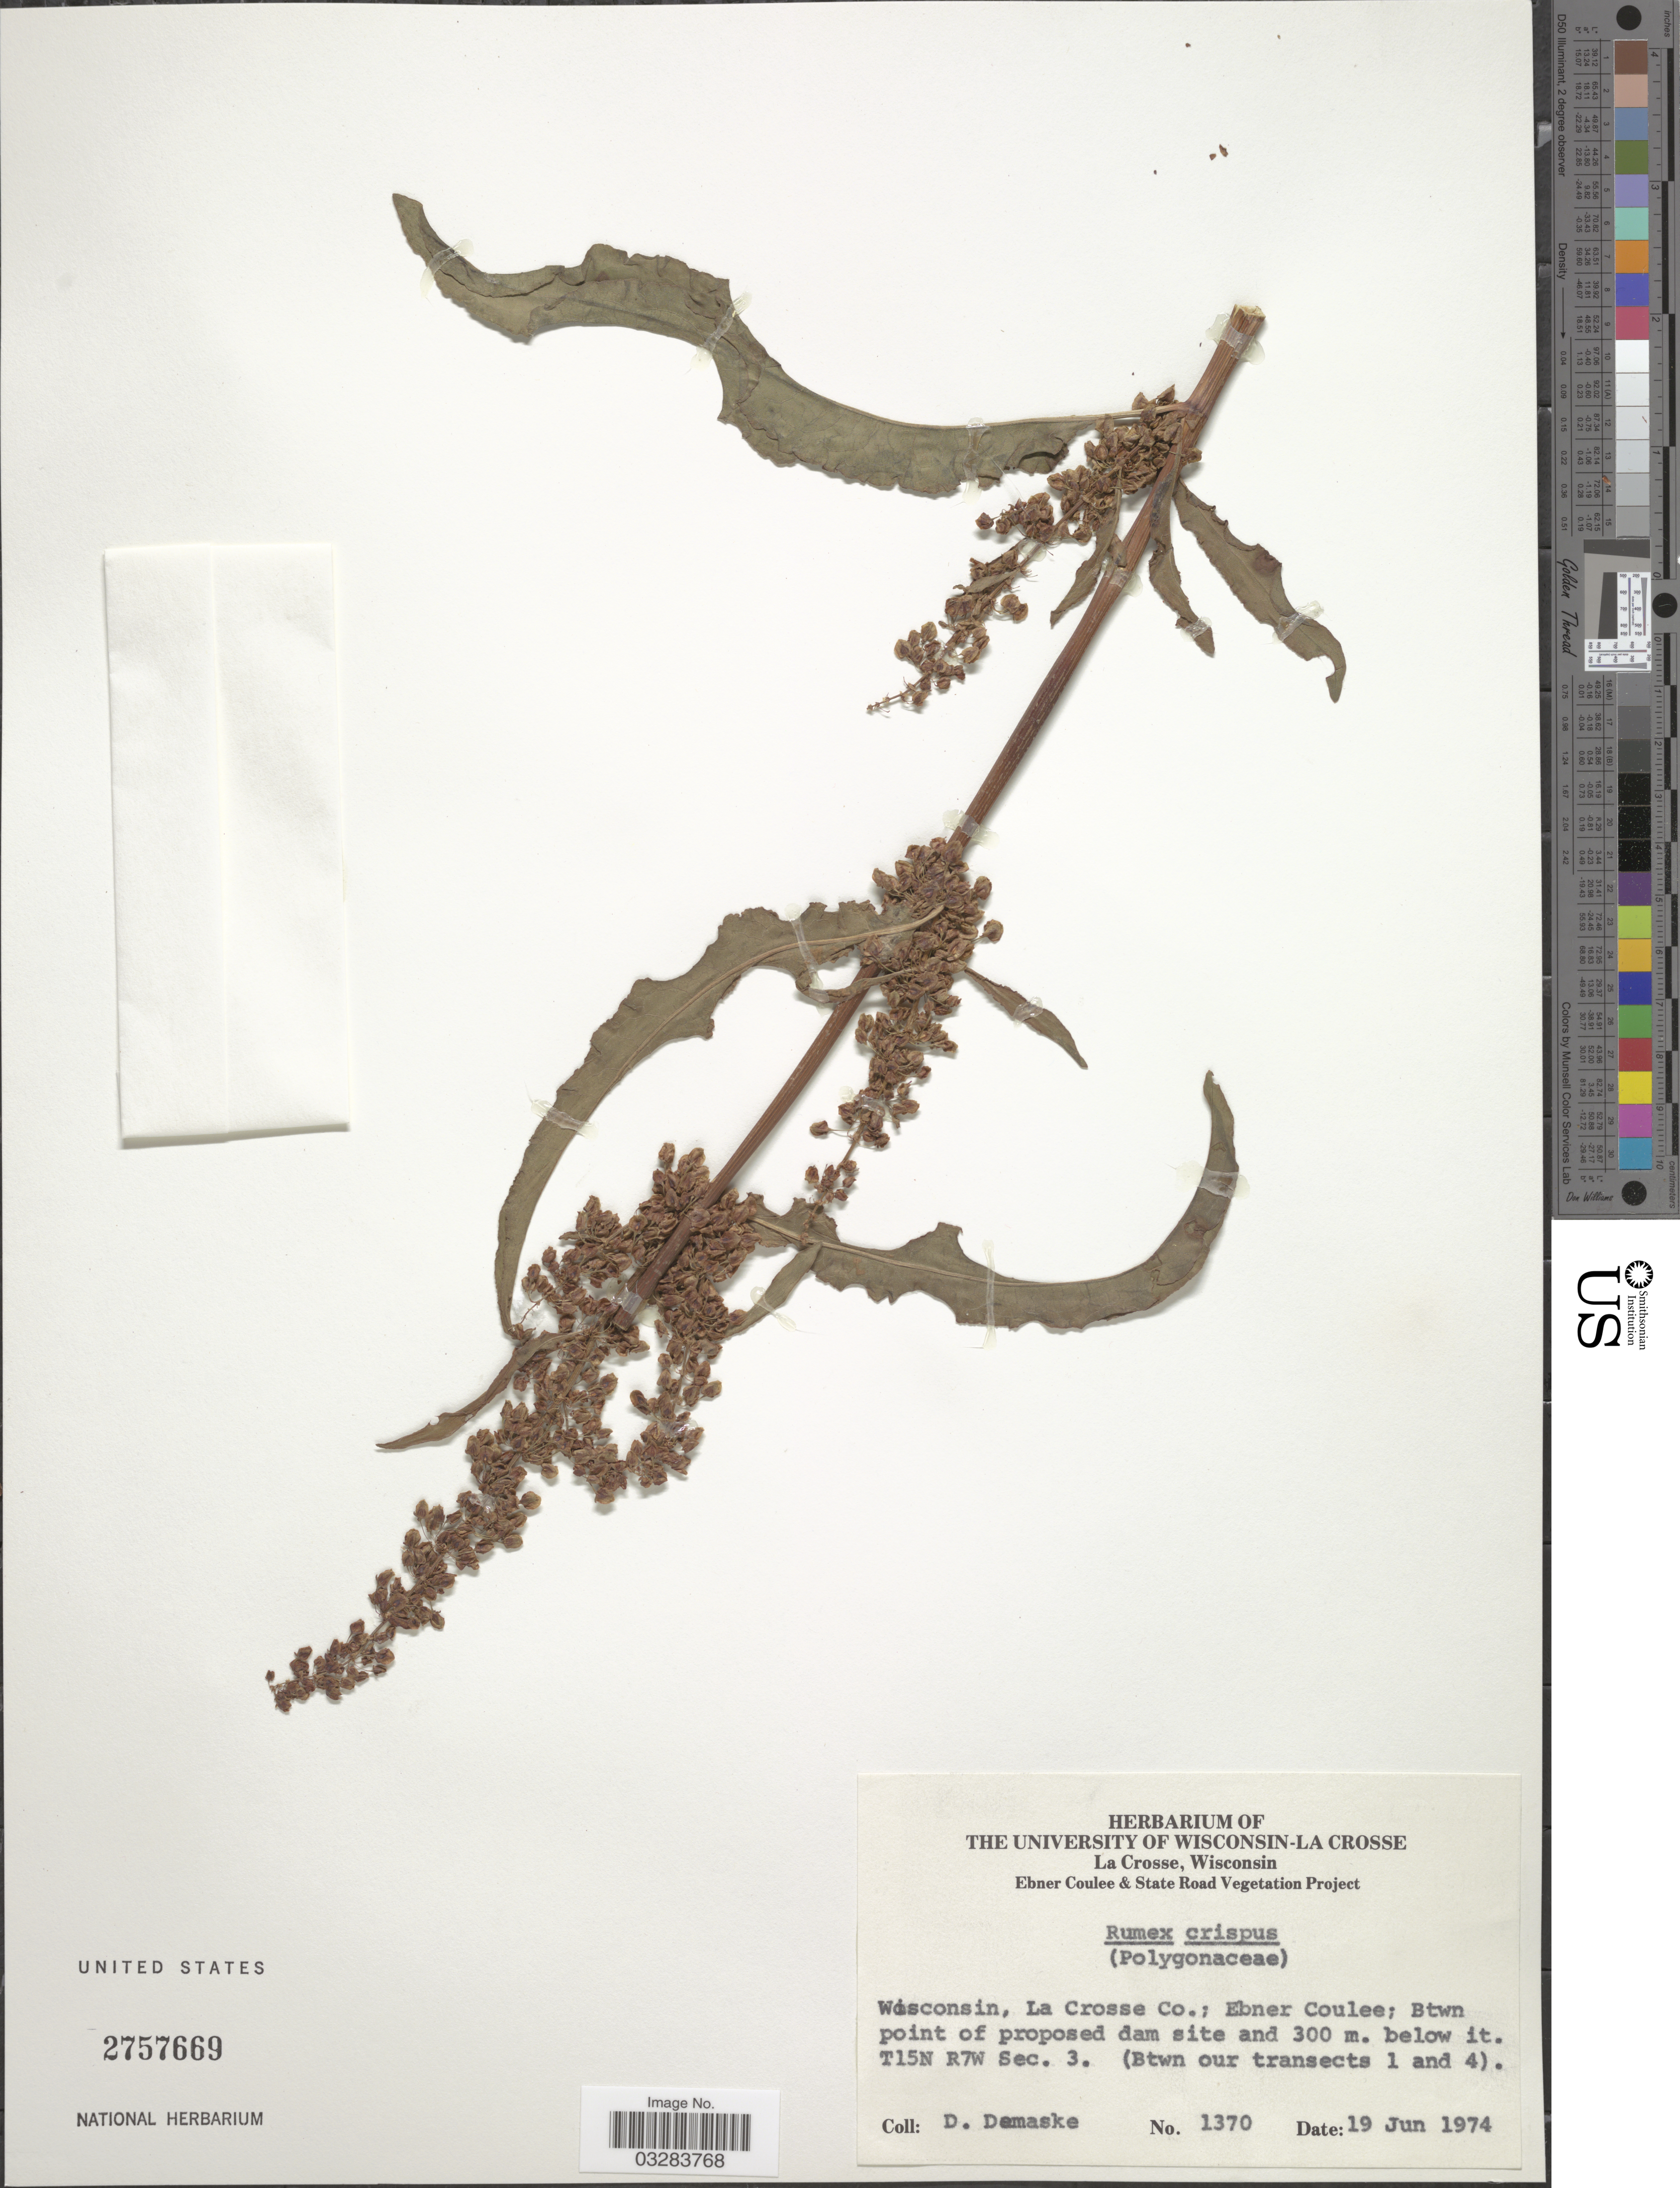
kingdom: Plantae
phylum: Tracheophyta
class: Magnoliopsida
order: Caryophyllales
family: Polygonaceae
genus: Rumex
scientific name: Rumex crispus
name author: L.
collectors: D. Demaske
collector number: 1370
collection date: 1974-06-19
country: United States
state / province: Wisconsin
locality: La Crosse Co.; Ebner Coulee; Btwn point of proposed dam site and 300 m. below it. T15N R7W Sec. 3. (Btwn our transects 1 and 4).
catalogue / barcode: US 2757669